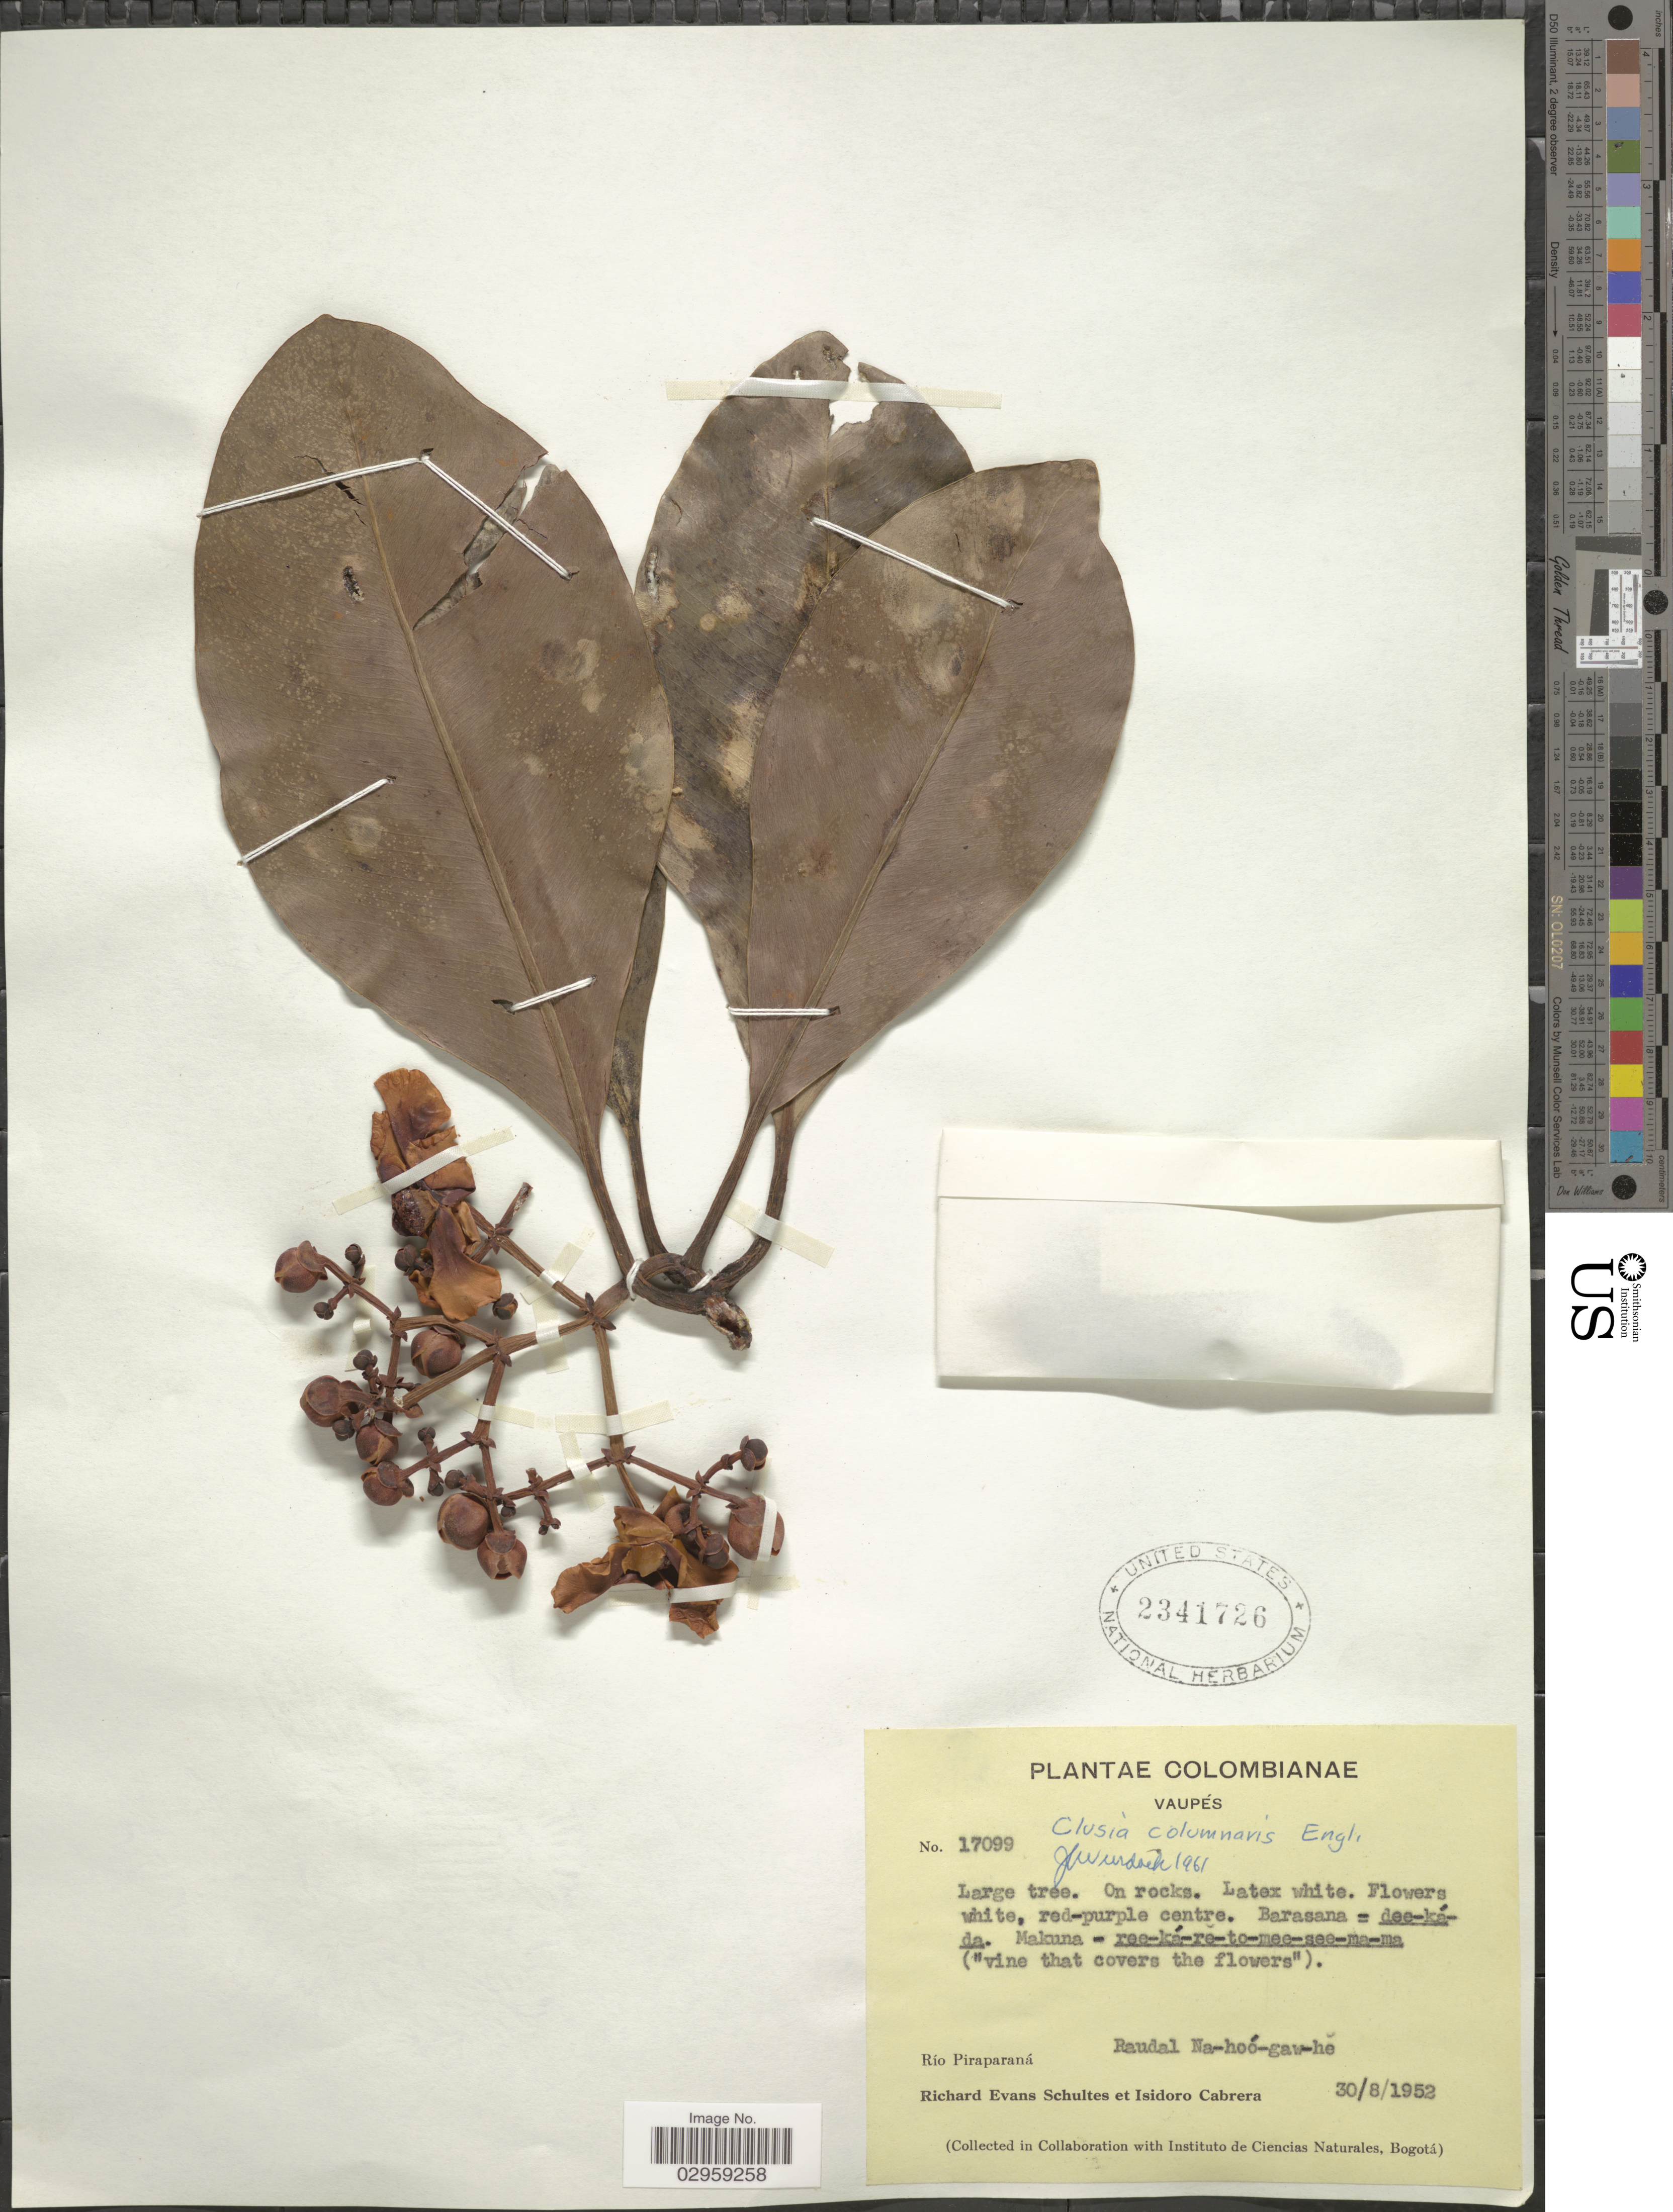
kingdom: Plantae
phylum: Tracheophyta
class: Magnoliopsida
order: Malpighiales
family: Clusiaceae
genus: Clusia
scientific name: Clusia columnaris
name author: Engl.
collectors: R. E. Schultes & I. Cabrera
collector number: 17099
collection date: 1952-08-30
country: Colombia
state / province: Vaupés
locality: Río Piraparaná. Raudal Na-hoó-gaw-he.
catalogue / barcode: US 2341726